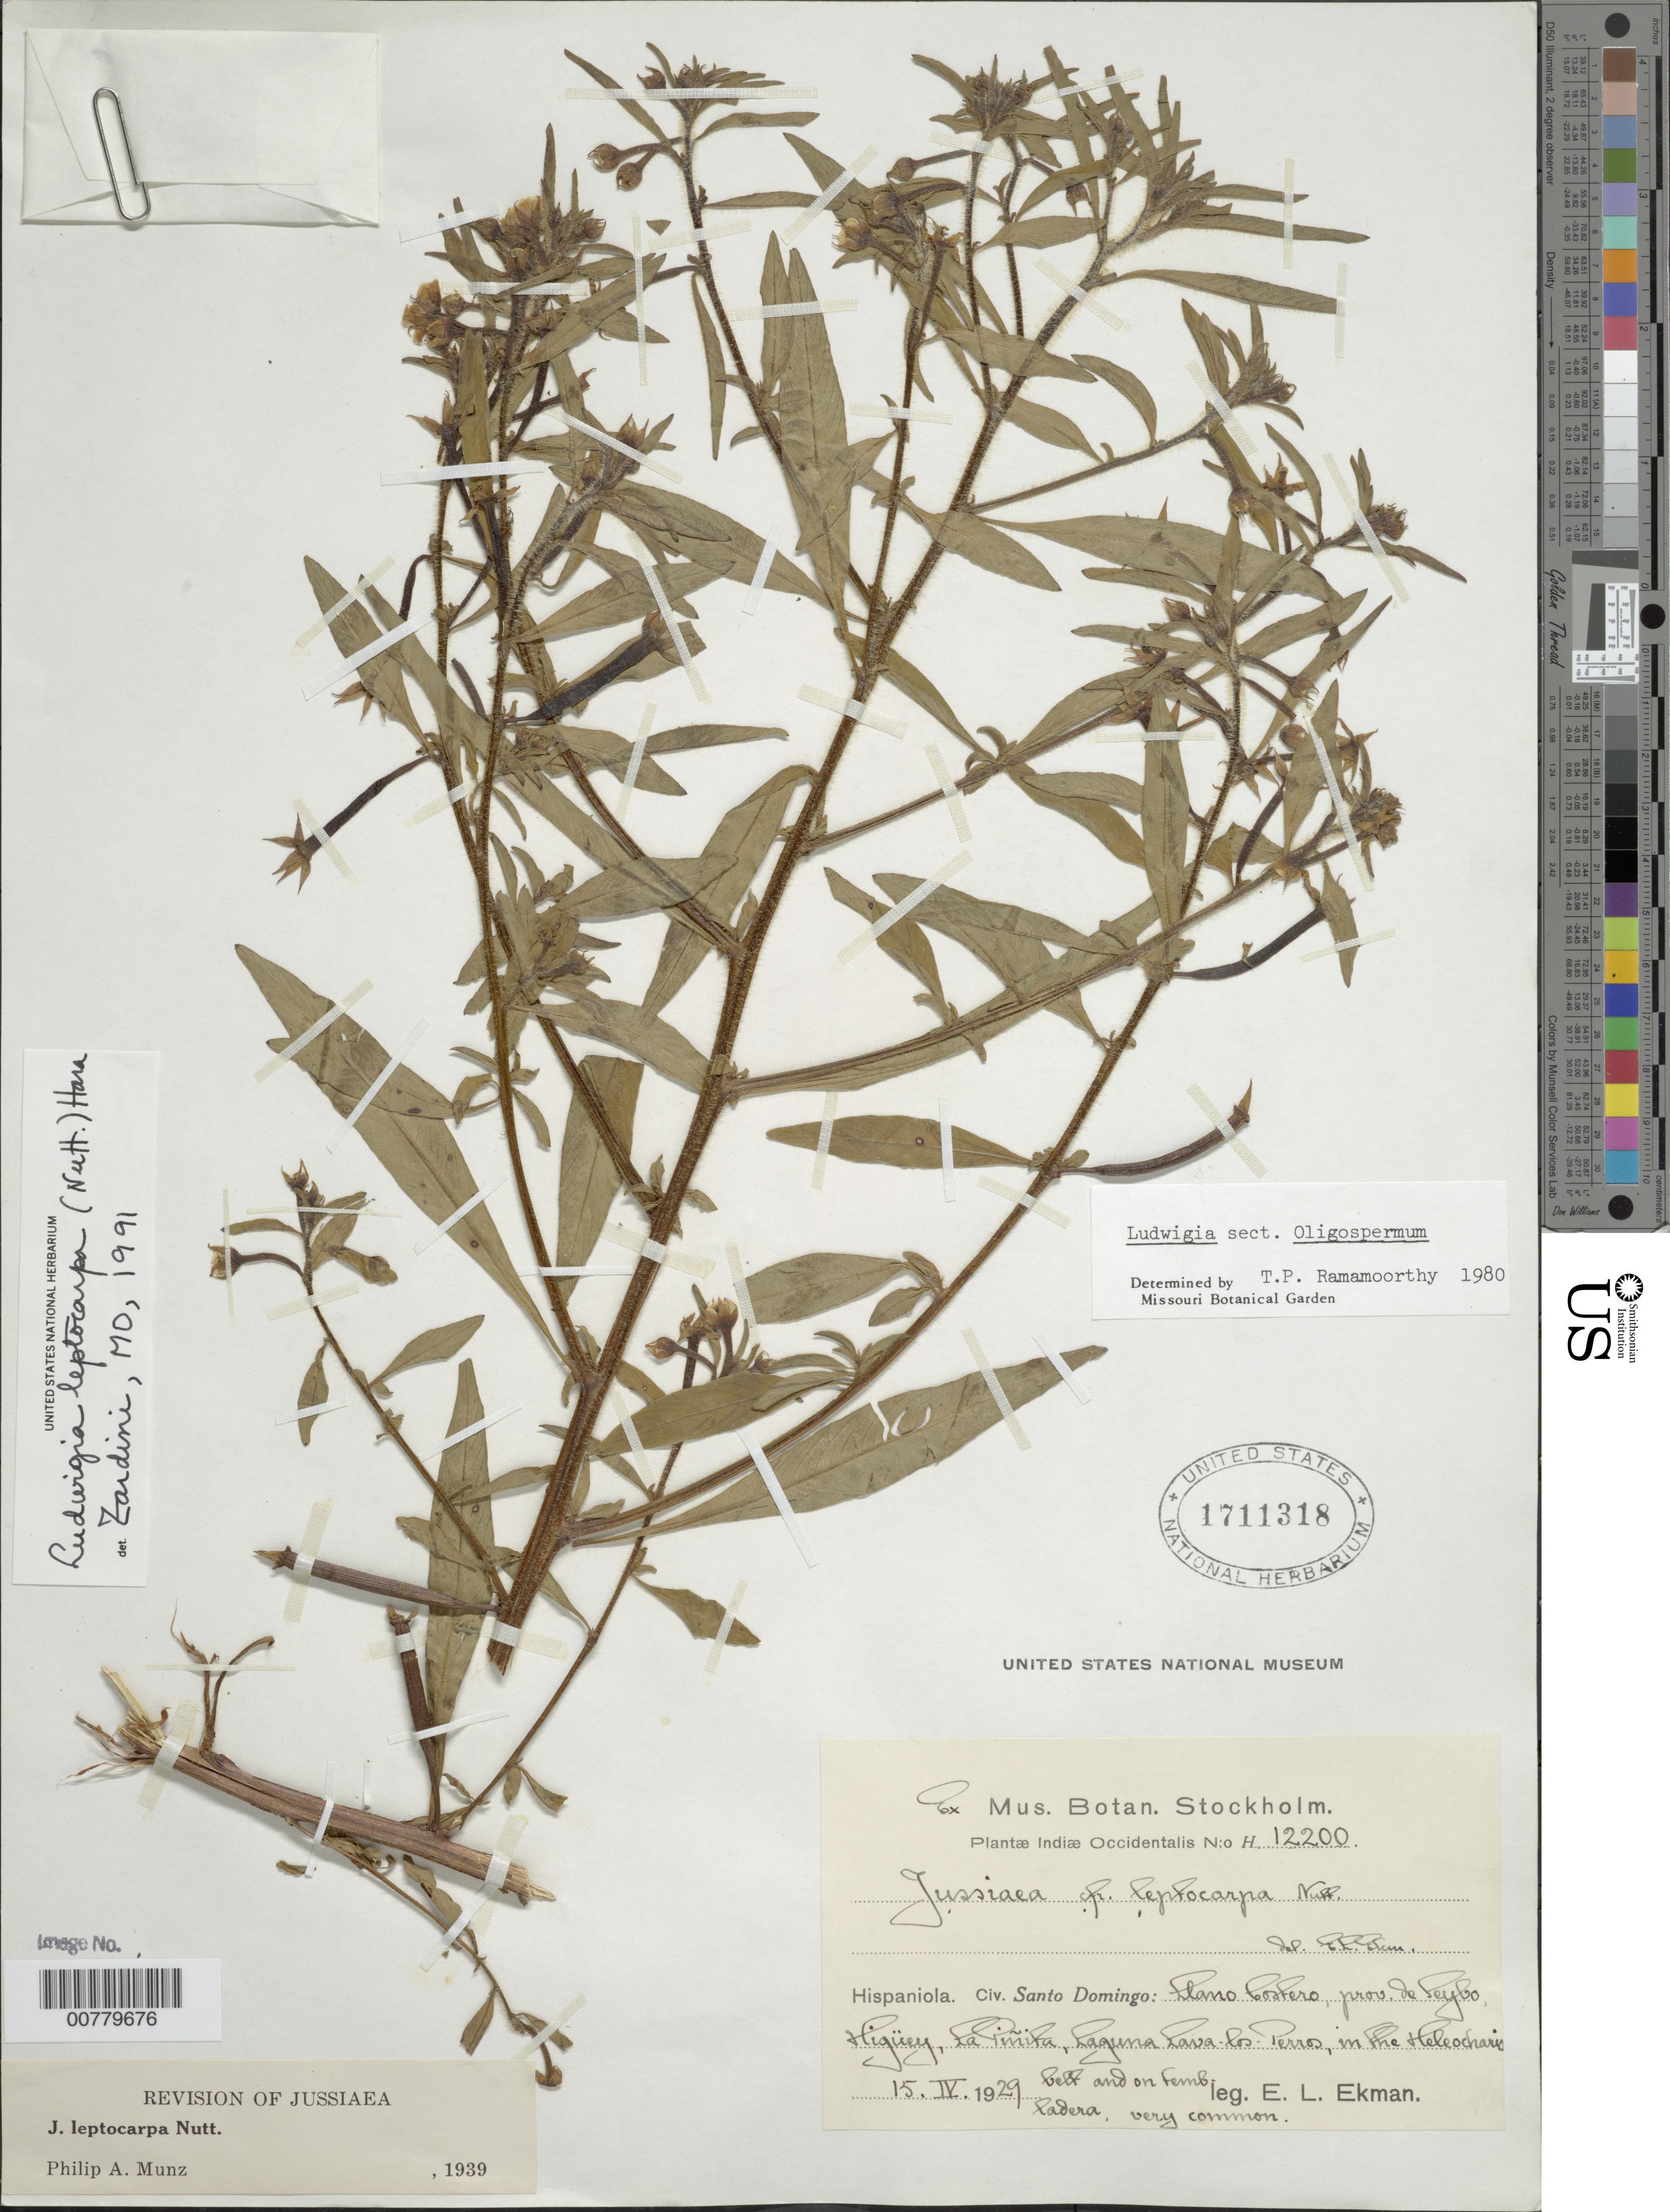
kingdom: Plantae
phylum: Tracheophyta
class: Magnoliopsida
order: Myrtales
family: Onagraceae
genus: Ludwigia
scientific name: Ludwigia leptocarpa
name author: (Nutt.) H. Hara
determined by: Zardini, E. M.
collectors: E. L. Ekman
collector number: H 12200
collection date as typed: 15 Apr 1929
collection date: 1929-04-15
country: Dominican Republic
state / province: El Seibo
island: Hispaniola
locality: Llano Costero, Higüey, La Piñita, Lava los Perros Lagoon.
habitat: In the heleocharis belt and on "femb" hillside.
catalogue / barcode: US 1711318